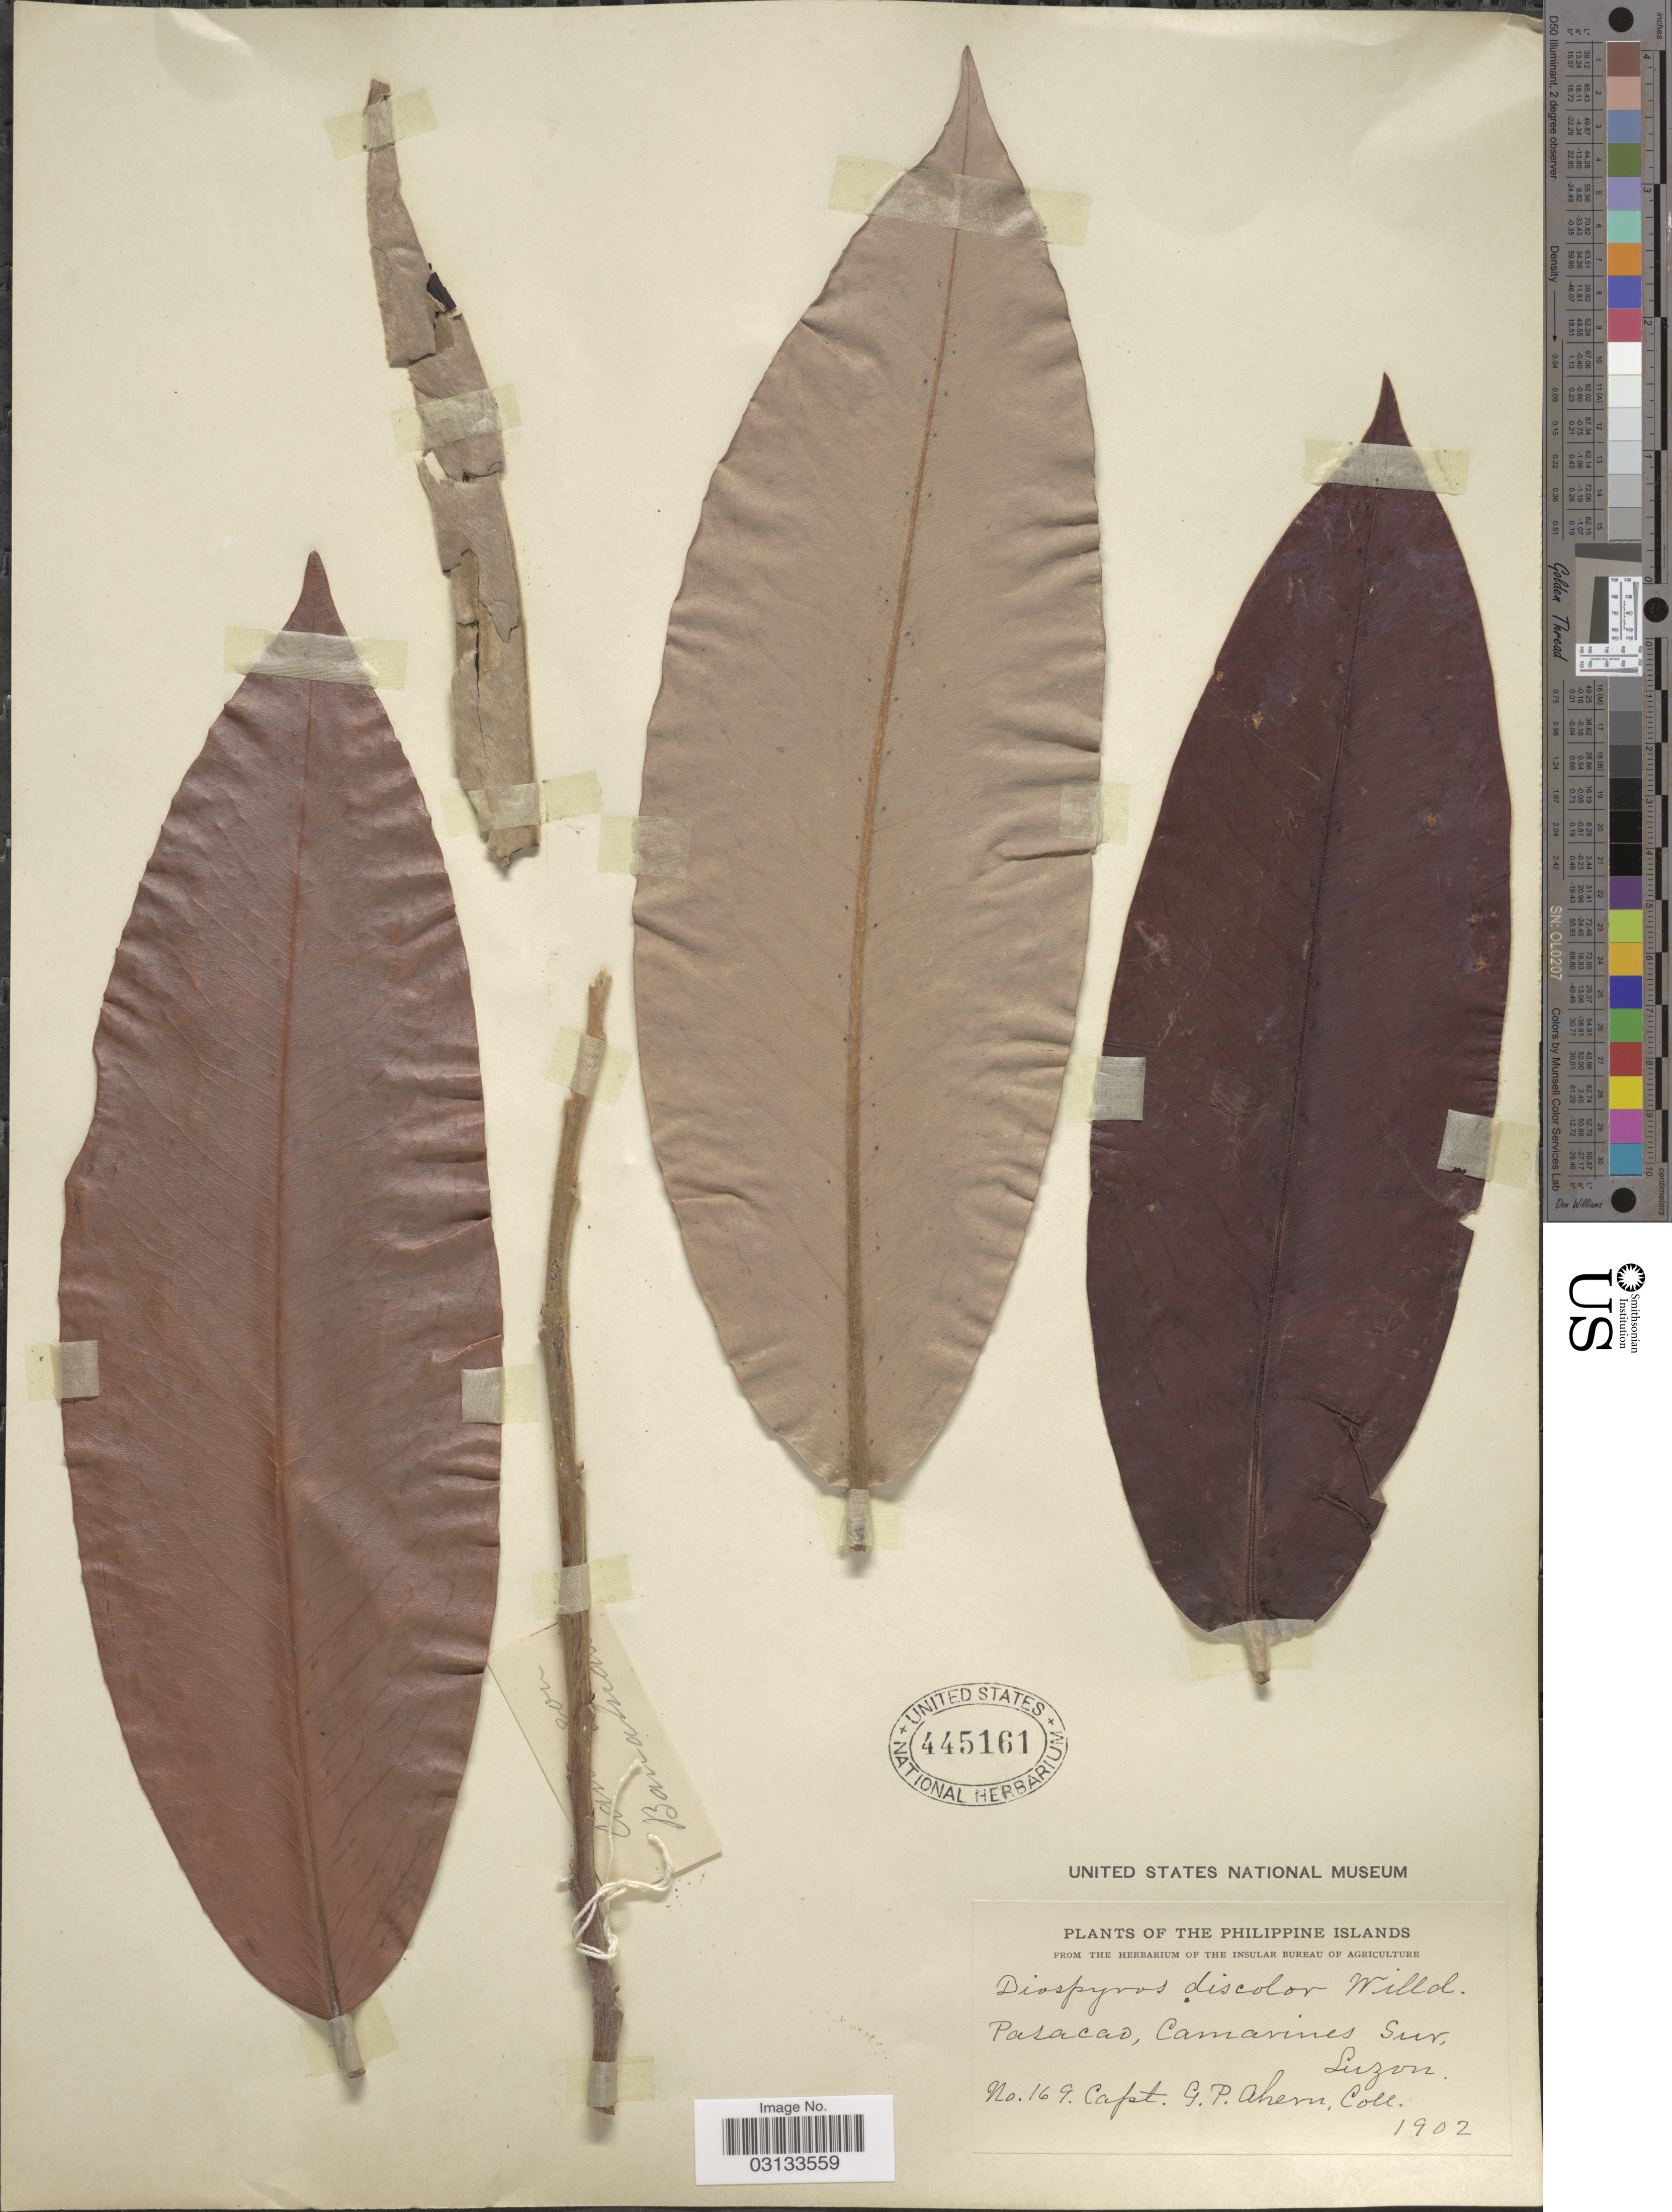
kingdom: Plantae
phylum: Tracheophyta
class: Magnoliopsida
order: Ericales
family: Ebenaceae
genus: Diospyros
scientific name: Diospyros discolor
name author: Willd.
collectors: G. Ahern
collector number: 169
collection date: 1902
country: Philippines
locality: Pasacao, Camarines Sur, Luzon.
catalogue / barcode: US 445161